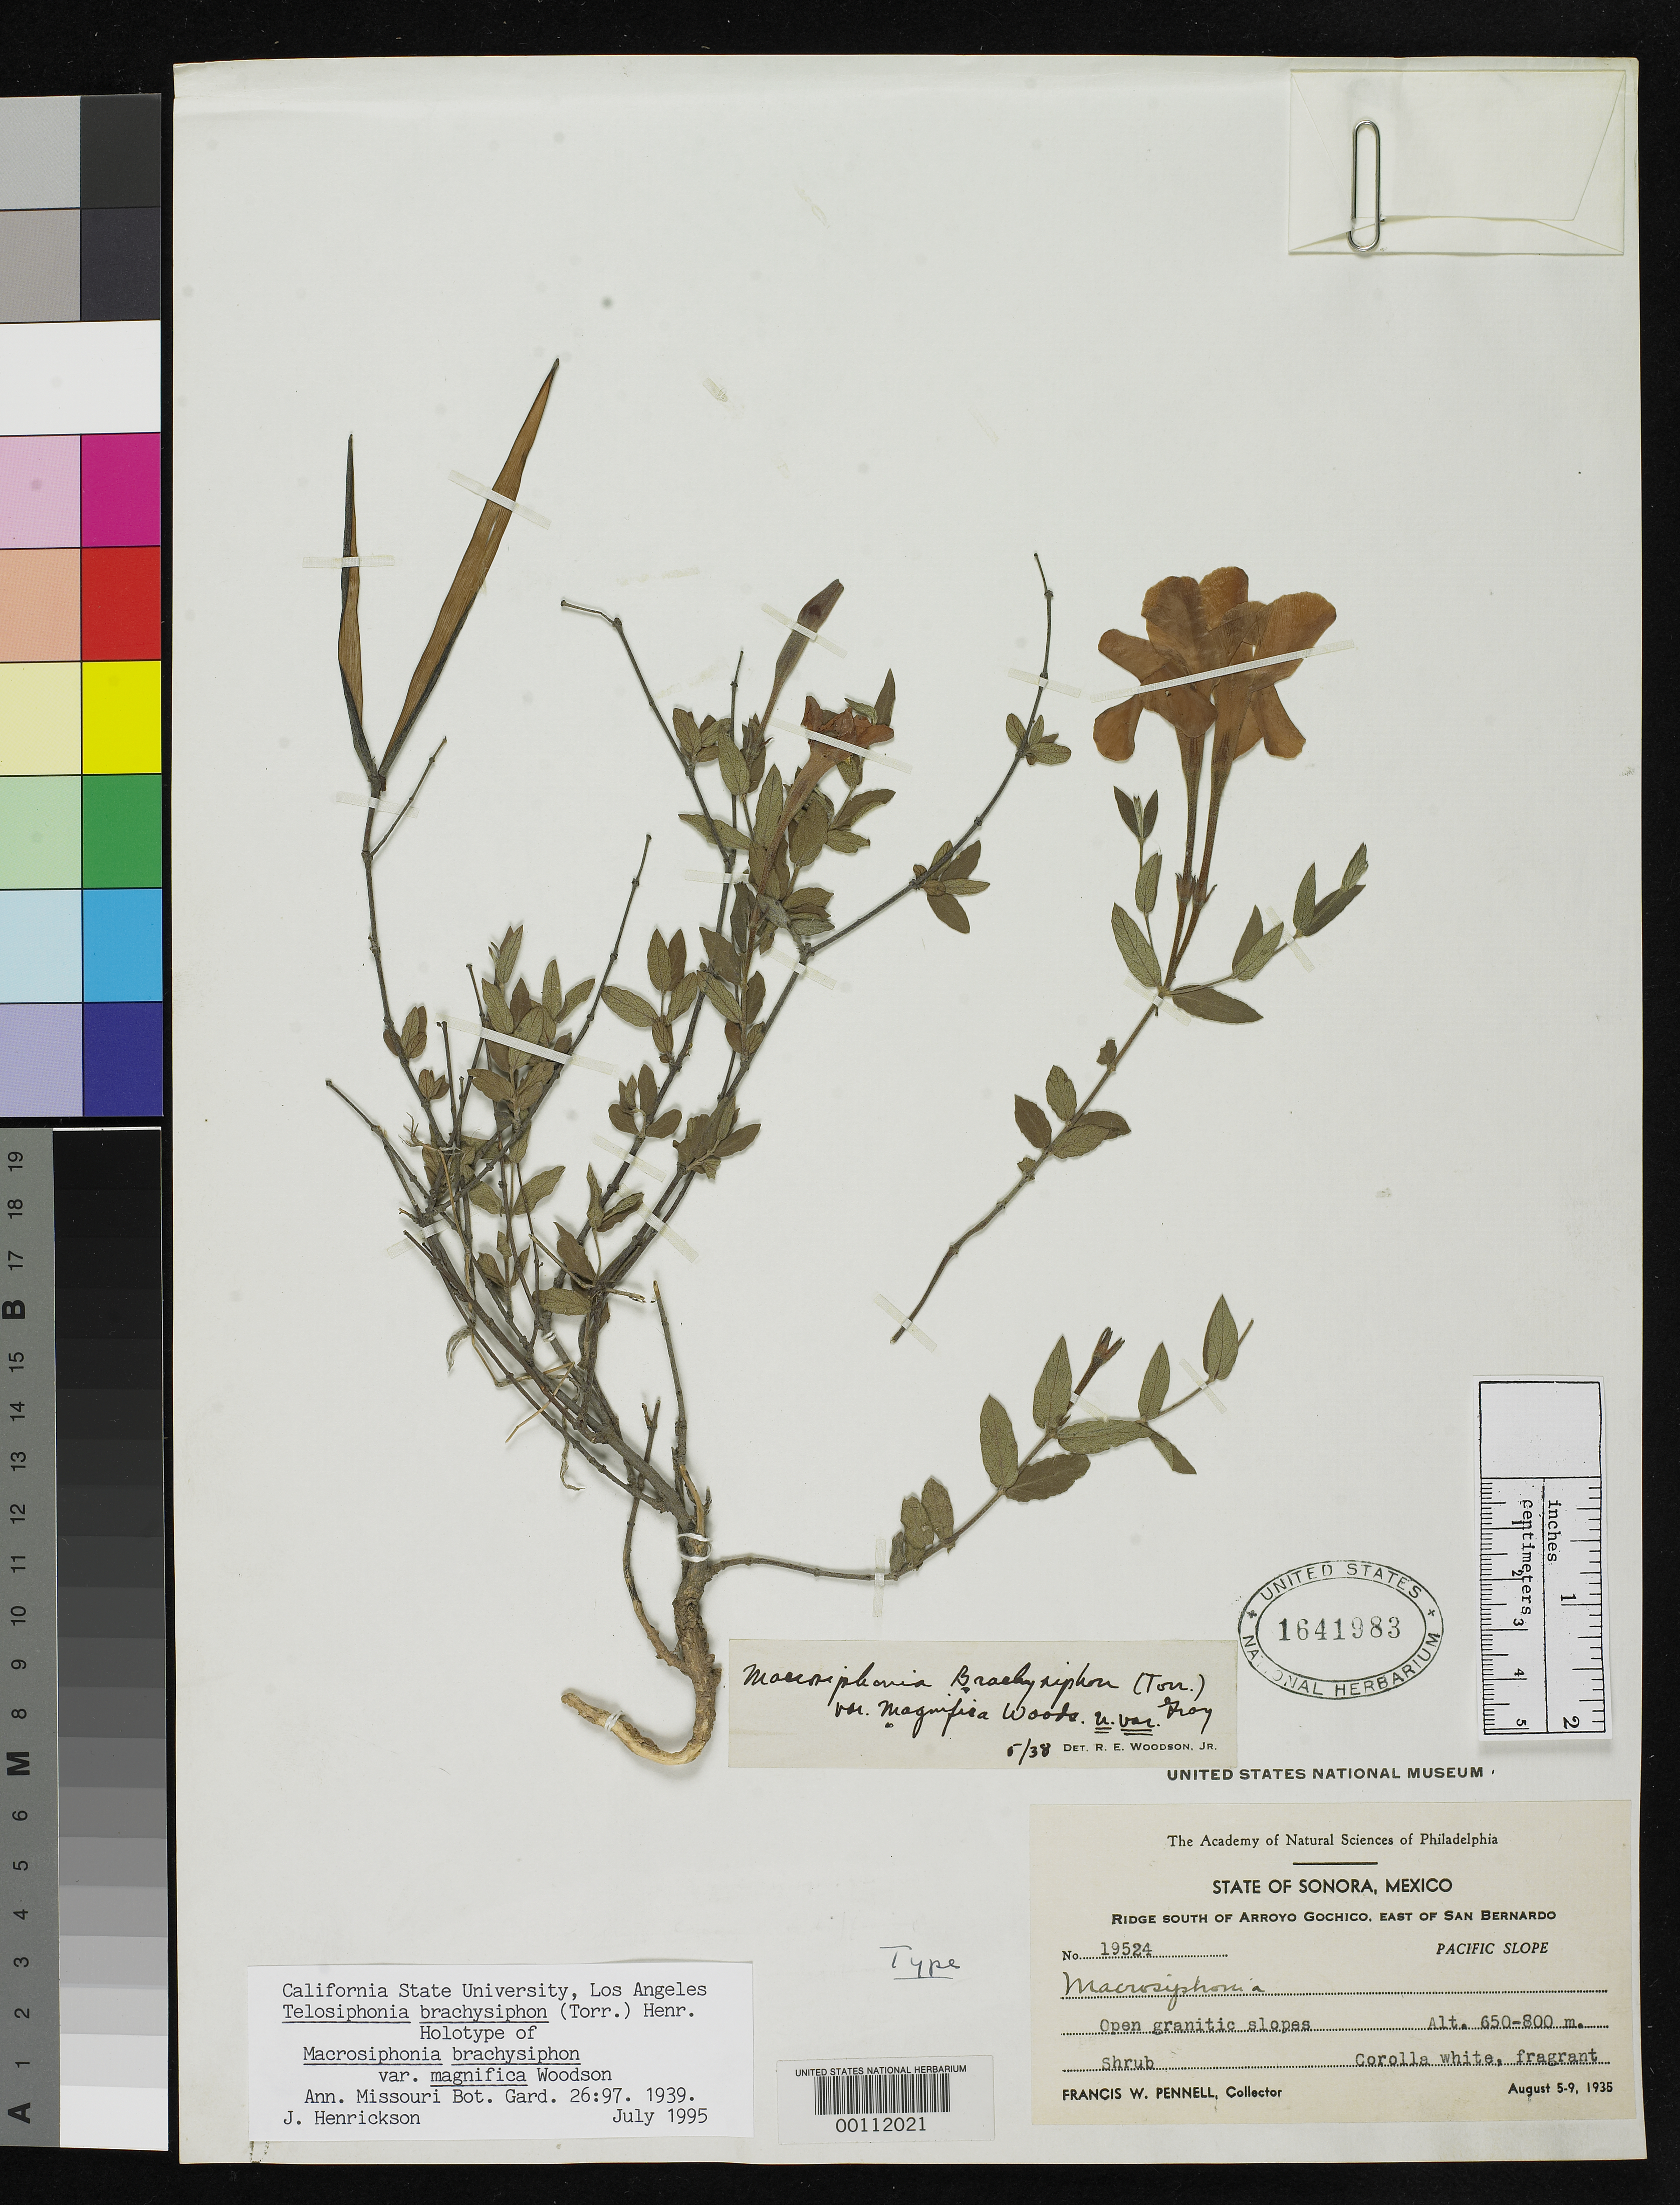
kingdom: Plantae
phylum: Tracheophyta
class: Magnoliopsida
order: Gentianales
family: Apocynaceae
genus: Macrosiphonia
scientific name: Macrosiphonia brachysiphon var. magnifica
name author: Woodson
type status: Holotype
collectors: F. W. Pennell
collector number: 19524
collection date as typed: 05 Aug 1935 to 09 Aug 1935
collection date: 1935-08-05/1935-08-09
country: Mexico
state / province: Sonora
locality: Ridge S of Arroyo Gochico, E of San Bernardo.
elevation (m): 650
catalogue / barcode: US 1641983